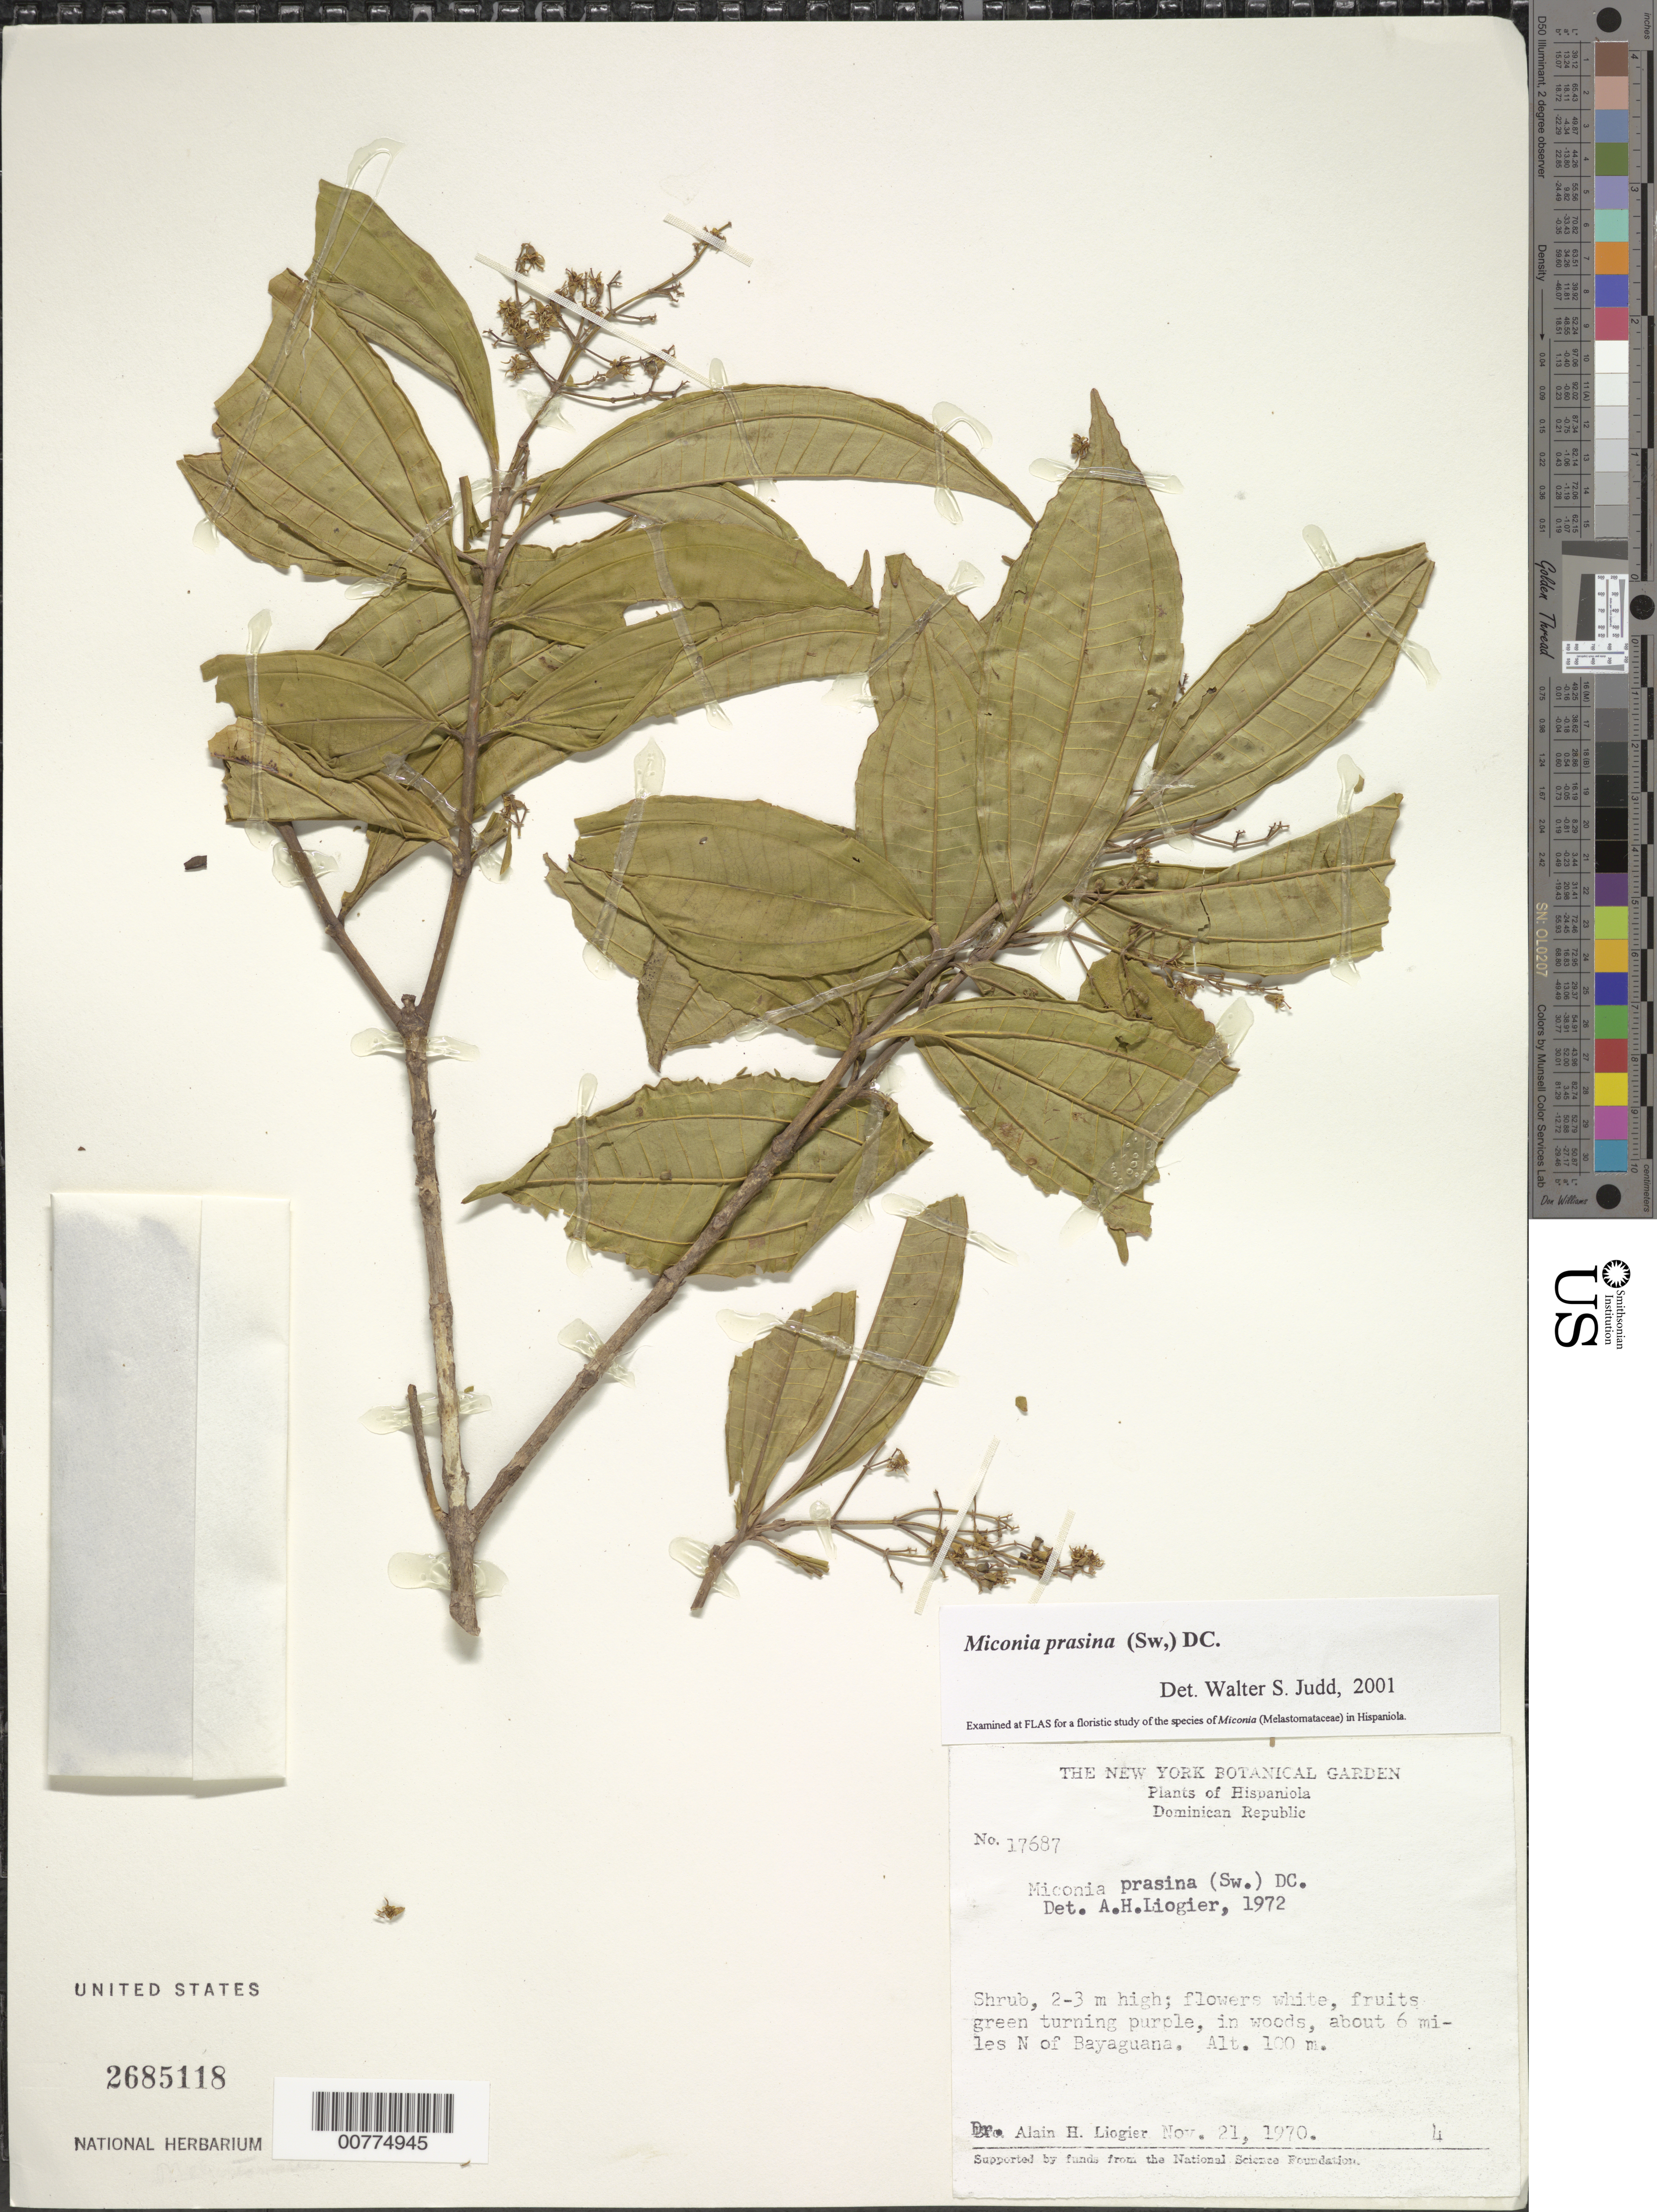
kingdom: Plantae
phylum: Tracheophyta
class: Magnoliopsida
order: Myrtales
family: Melastomataceae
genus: Miconia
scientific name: Miconia prasina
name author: (Sw.) DC.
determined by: Judd, Walter S.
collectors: A. H. Liogier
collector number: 17687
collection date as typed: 21 Nov 1970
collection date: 1970-11-21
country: Dominican Republic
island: Hispaniola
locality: About 6 miles N of Bayaguana.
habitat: In woods.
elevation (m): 100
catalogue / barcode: US 2685118